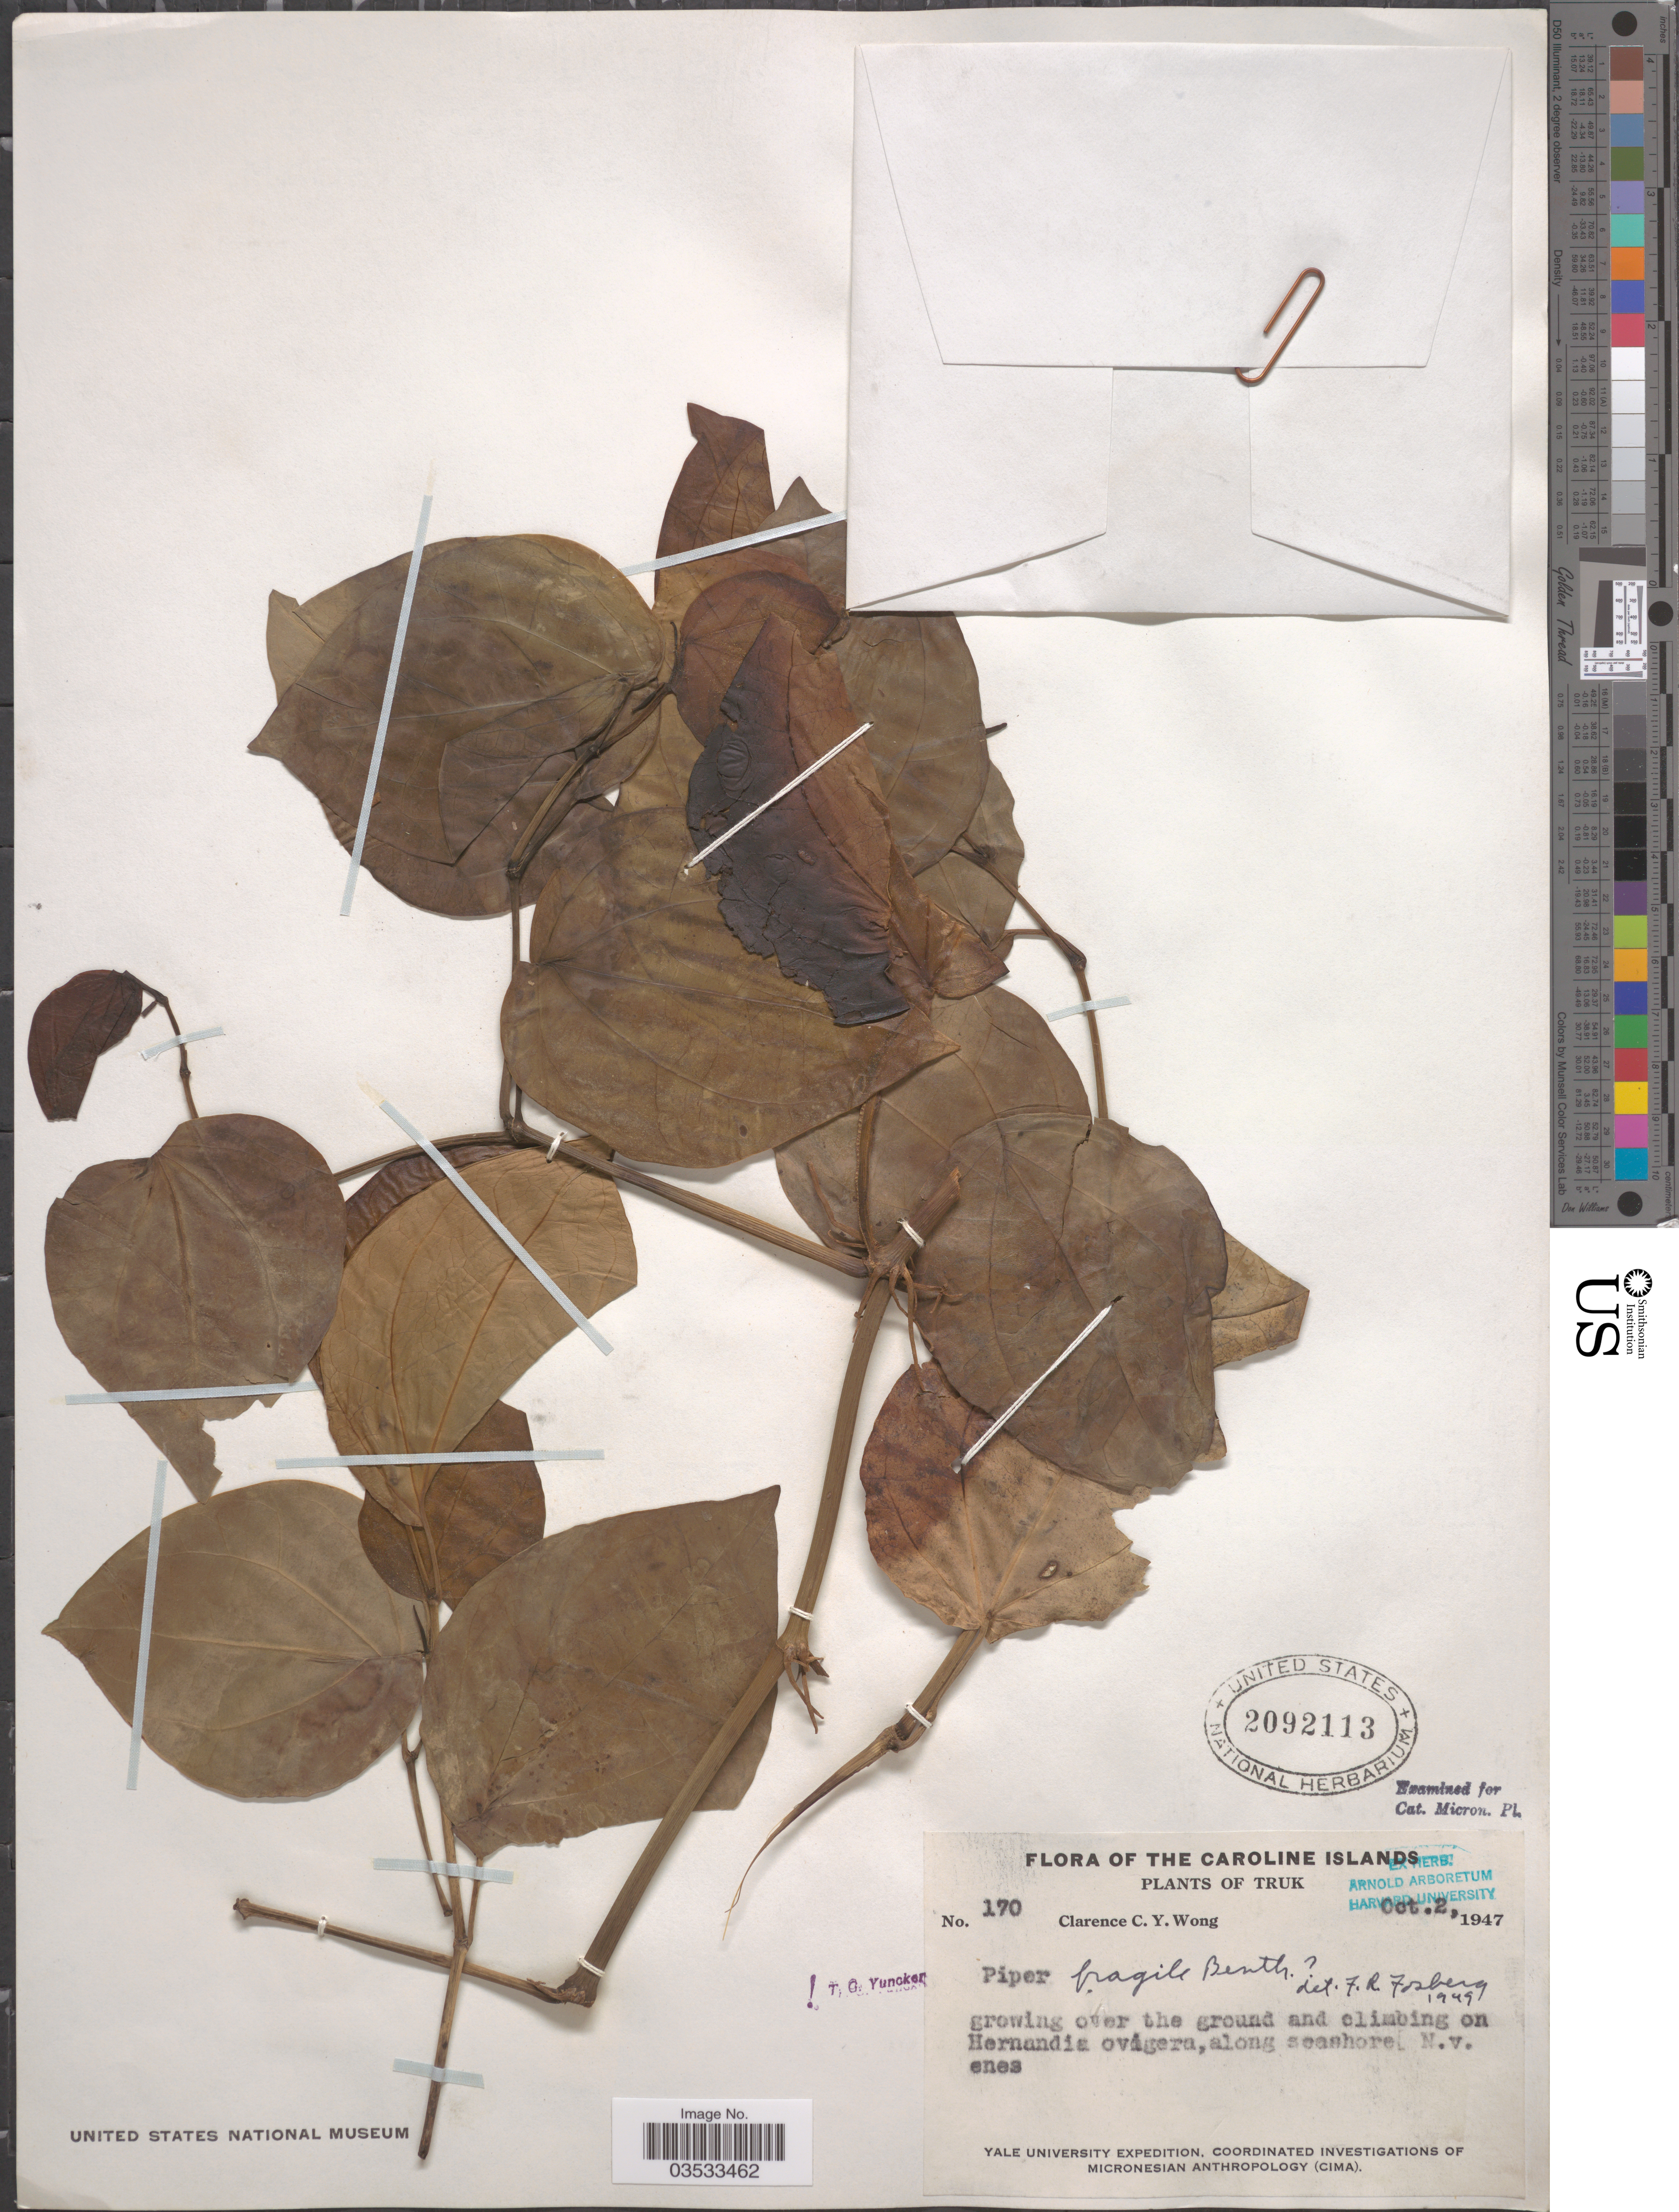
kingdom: Plantae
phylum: Tracheophyta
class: Magnoliopsida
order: Piperales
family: Piperaceae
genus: Piper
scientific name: Piper fragile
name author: Benth.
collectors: C. Y. C. Wong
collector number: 170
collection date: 1947-10-02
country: Micronesia, Federated States of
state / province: Truk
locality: The Caroline Islands. Along seashore.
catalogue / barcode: US 2092113